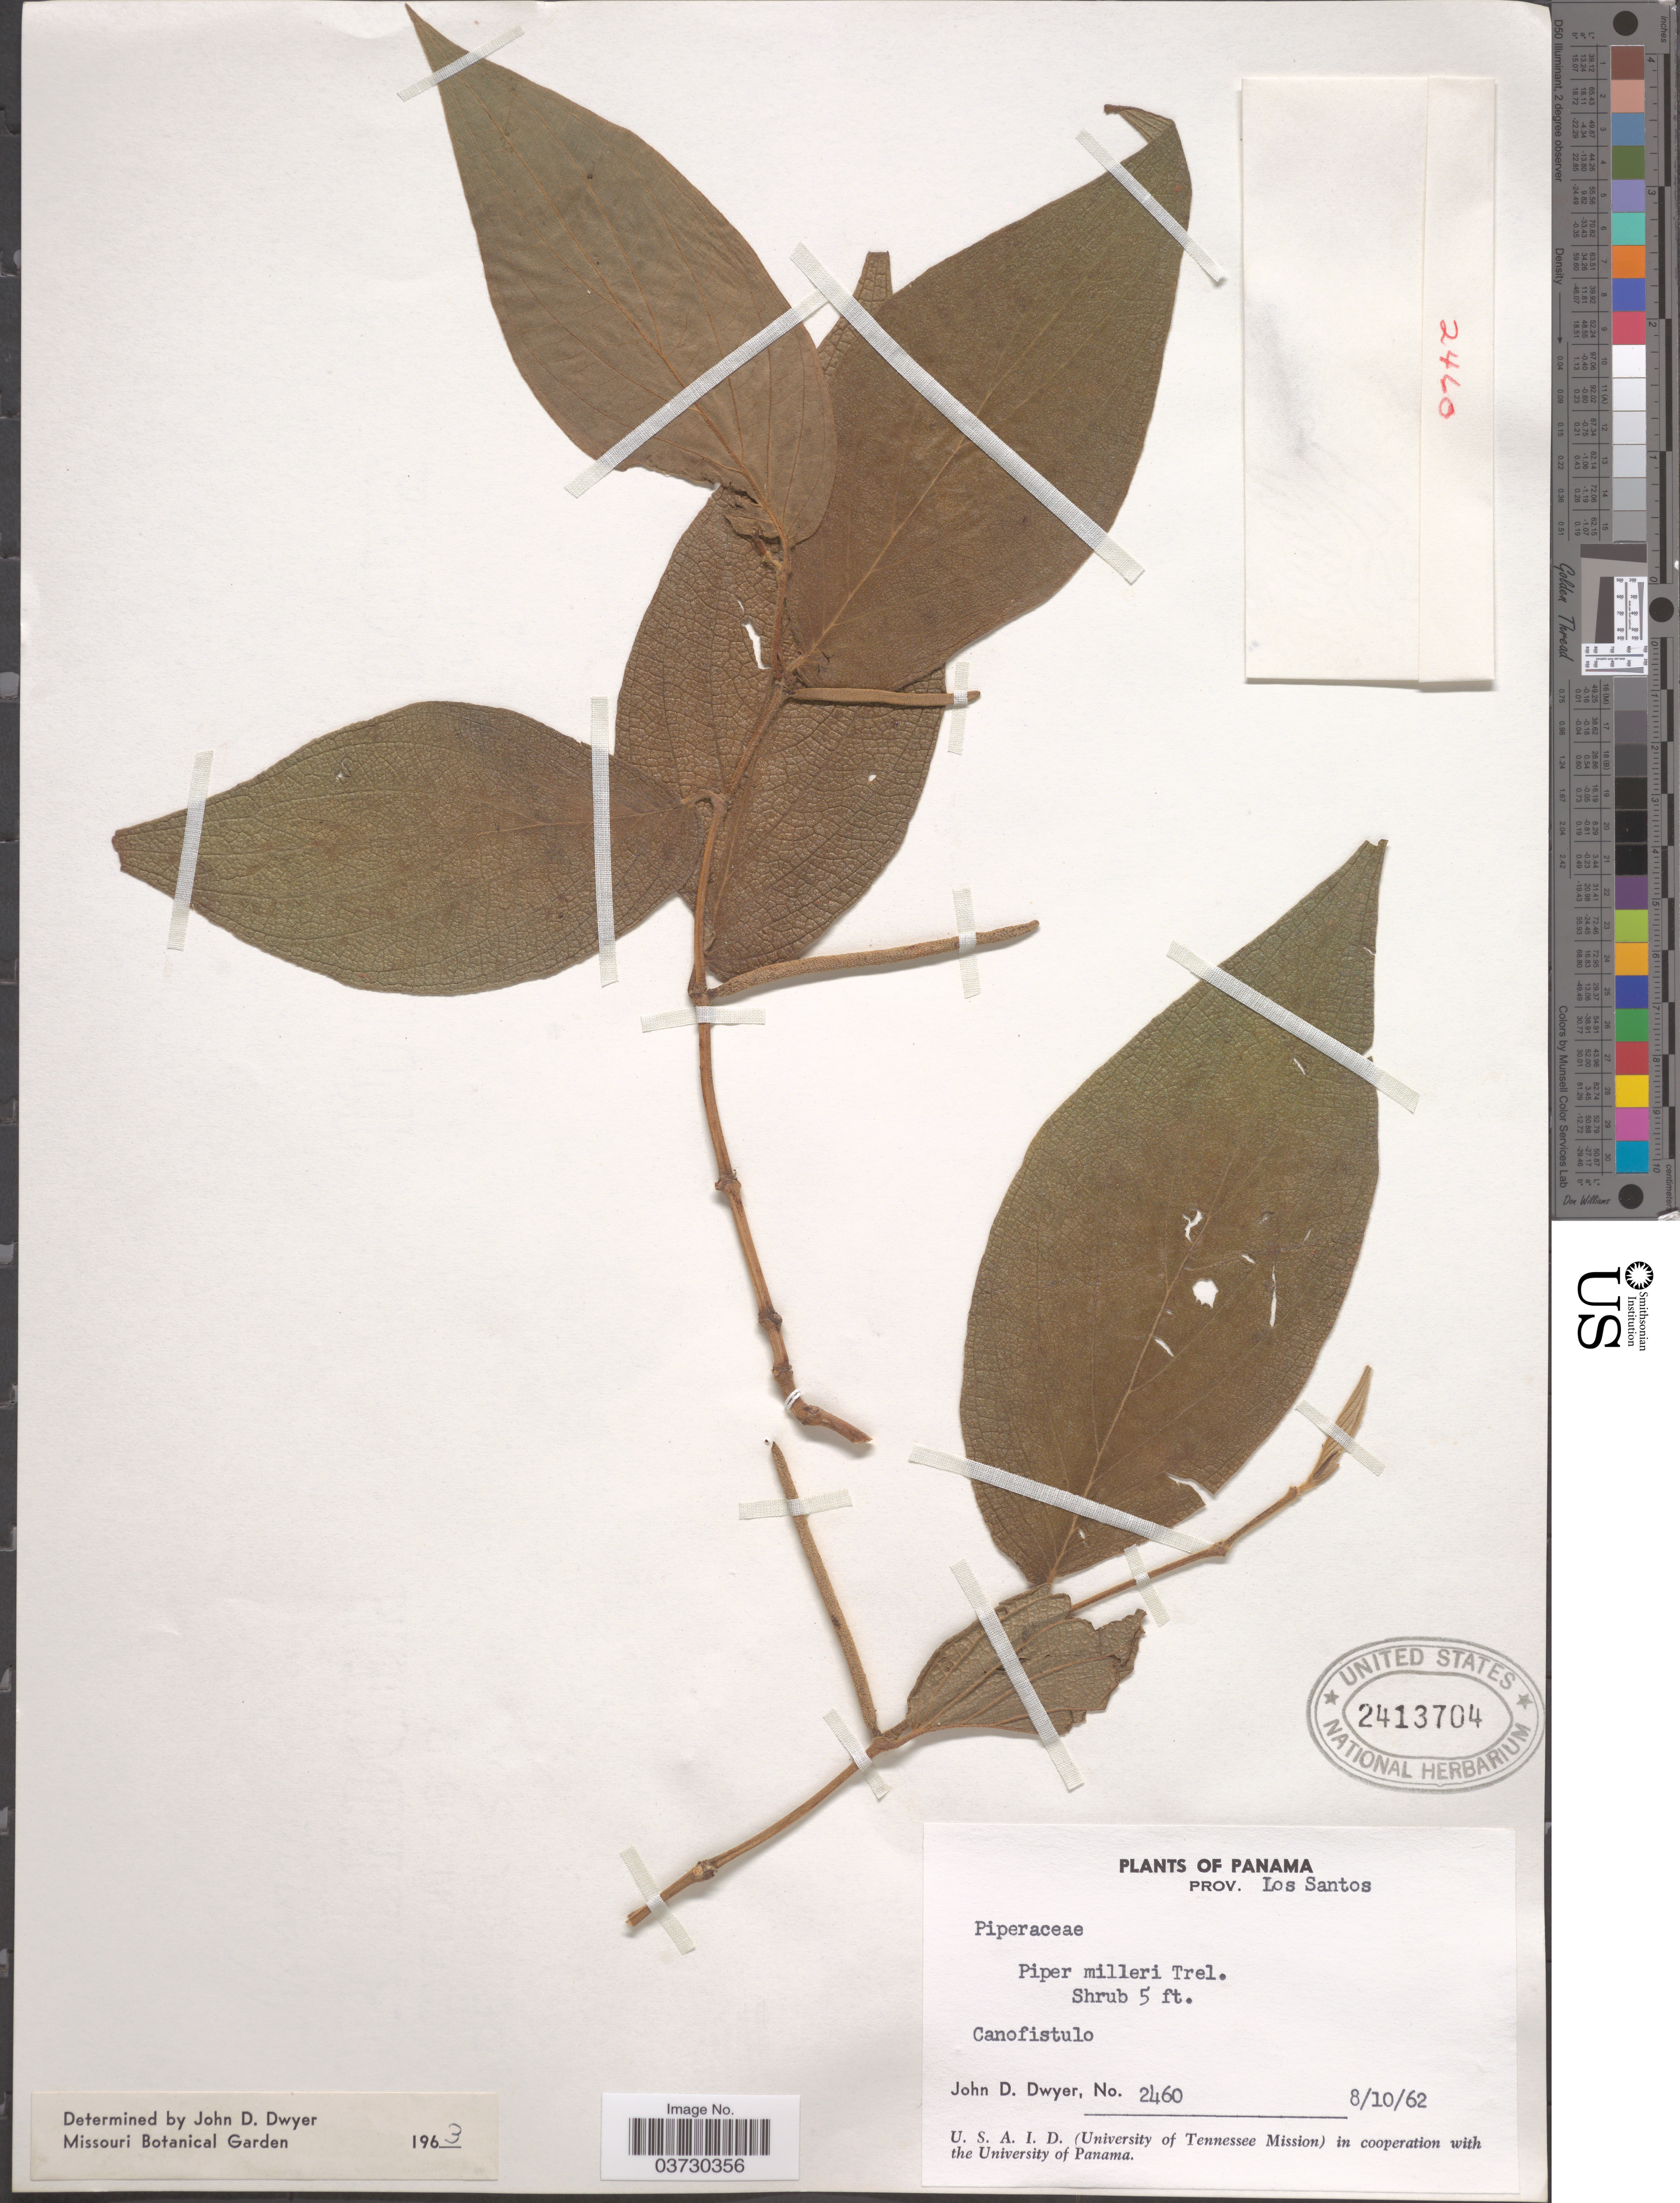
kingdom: Plantae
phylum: Tracheophyta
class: Magnoliopsida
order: Piperales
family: Piperaceae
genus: Piper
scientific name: Piper milleri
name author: Roem. & Schult.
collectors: J. D. Dwyer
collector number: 2460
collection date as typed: Transcribed d/m/y: 8/10/62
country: Panama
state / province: Los Santos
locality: Canofistulo.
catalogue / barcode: US 2413704